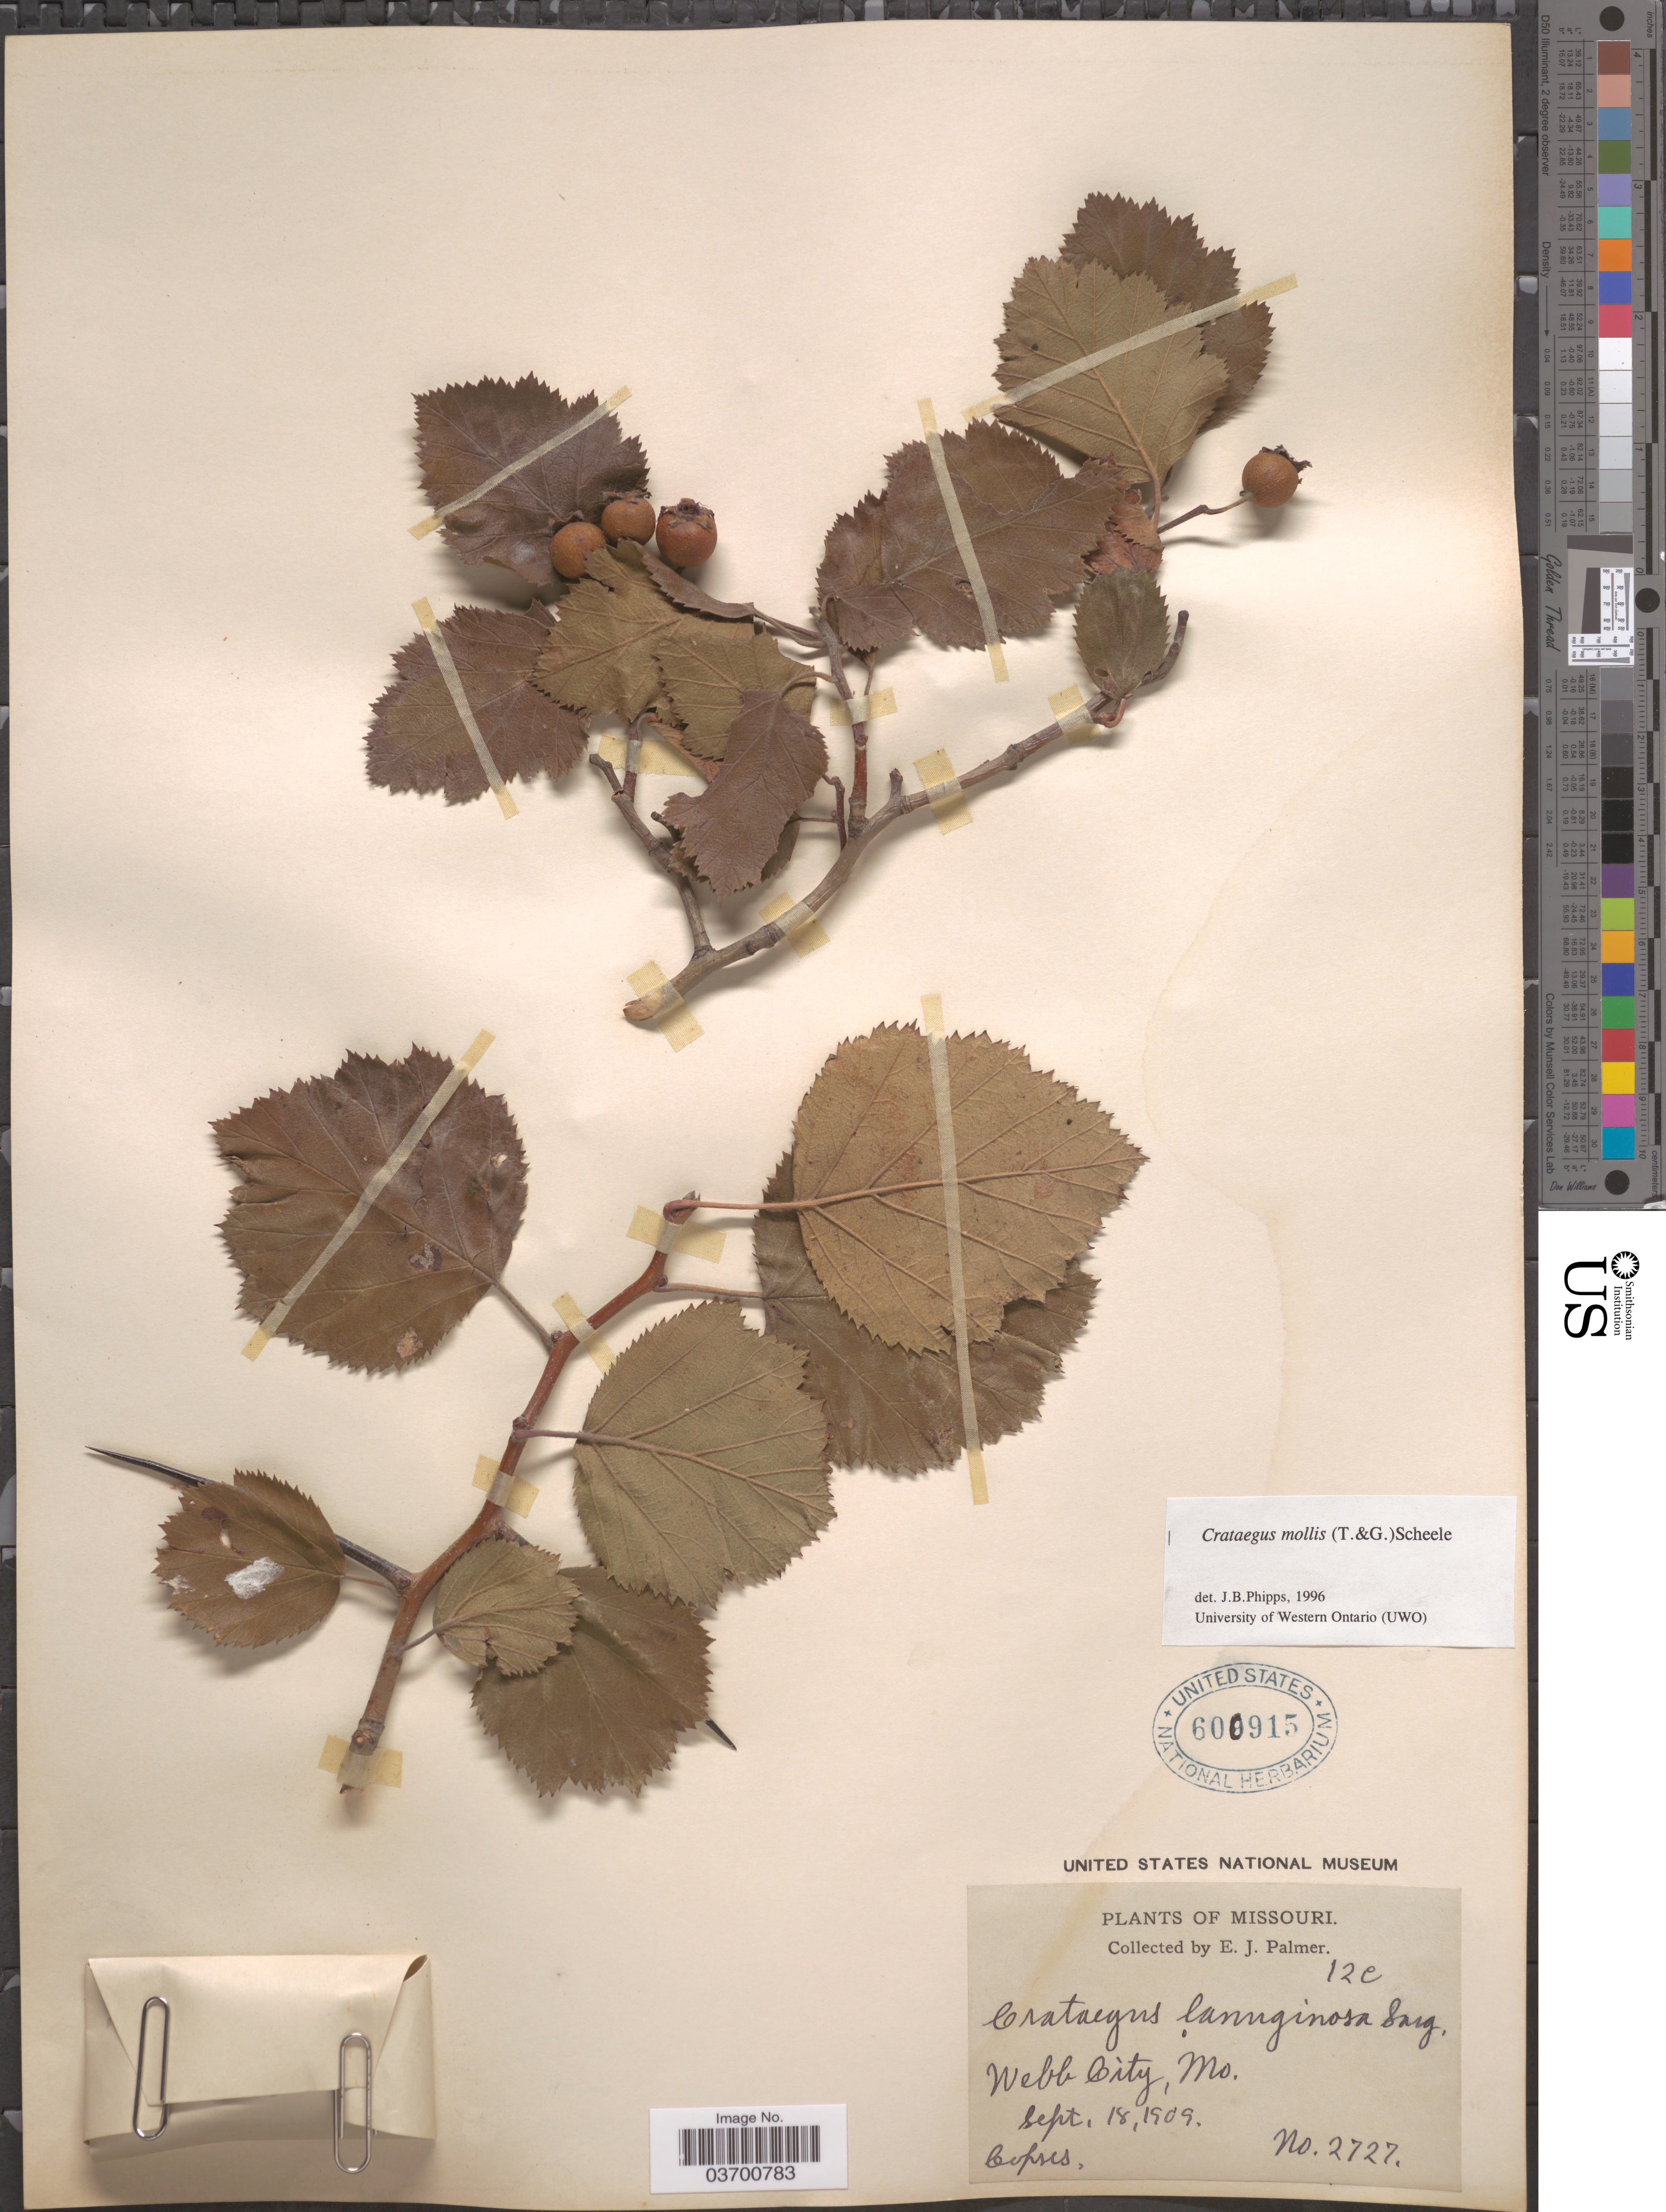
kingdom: Plantae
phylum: Tracheophyta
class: Magnoliopsida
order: Rosales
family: Rosaceae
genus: Crataegus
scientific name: Crataegus mollis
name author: (Torr. & A. Gray) Scheele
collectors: E. J. Palmer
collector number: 2727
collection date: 1909-09-18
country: United States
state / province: Missouri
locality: Webb City.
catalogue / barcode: US 600915